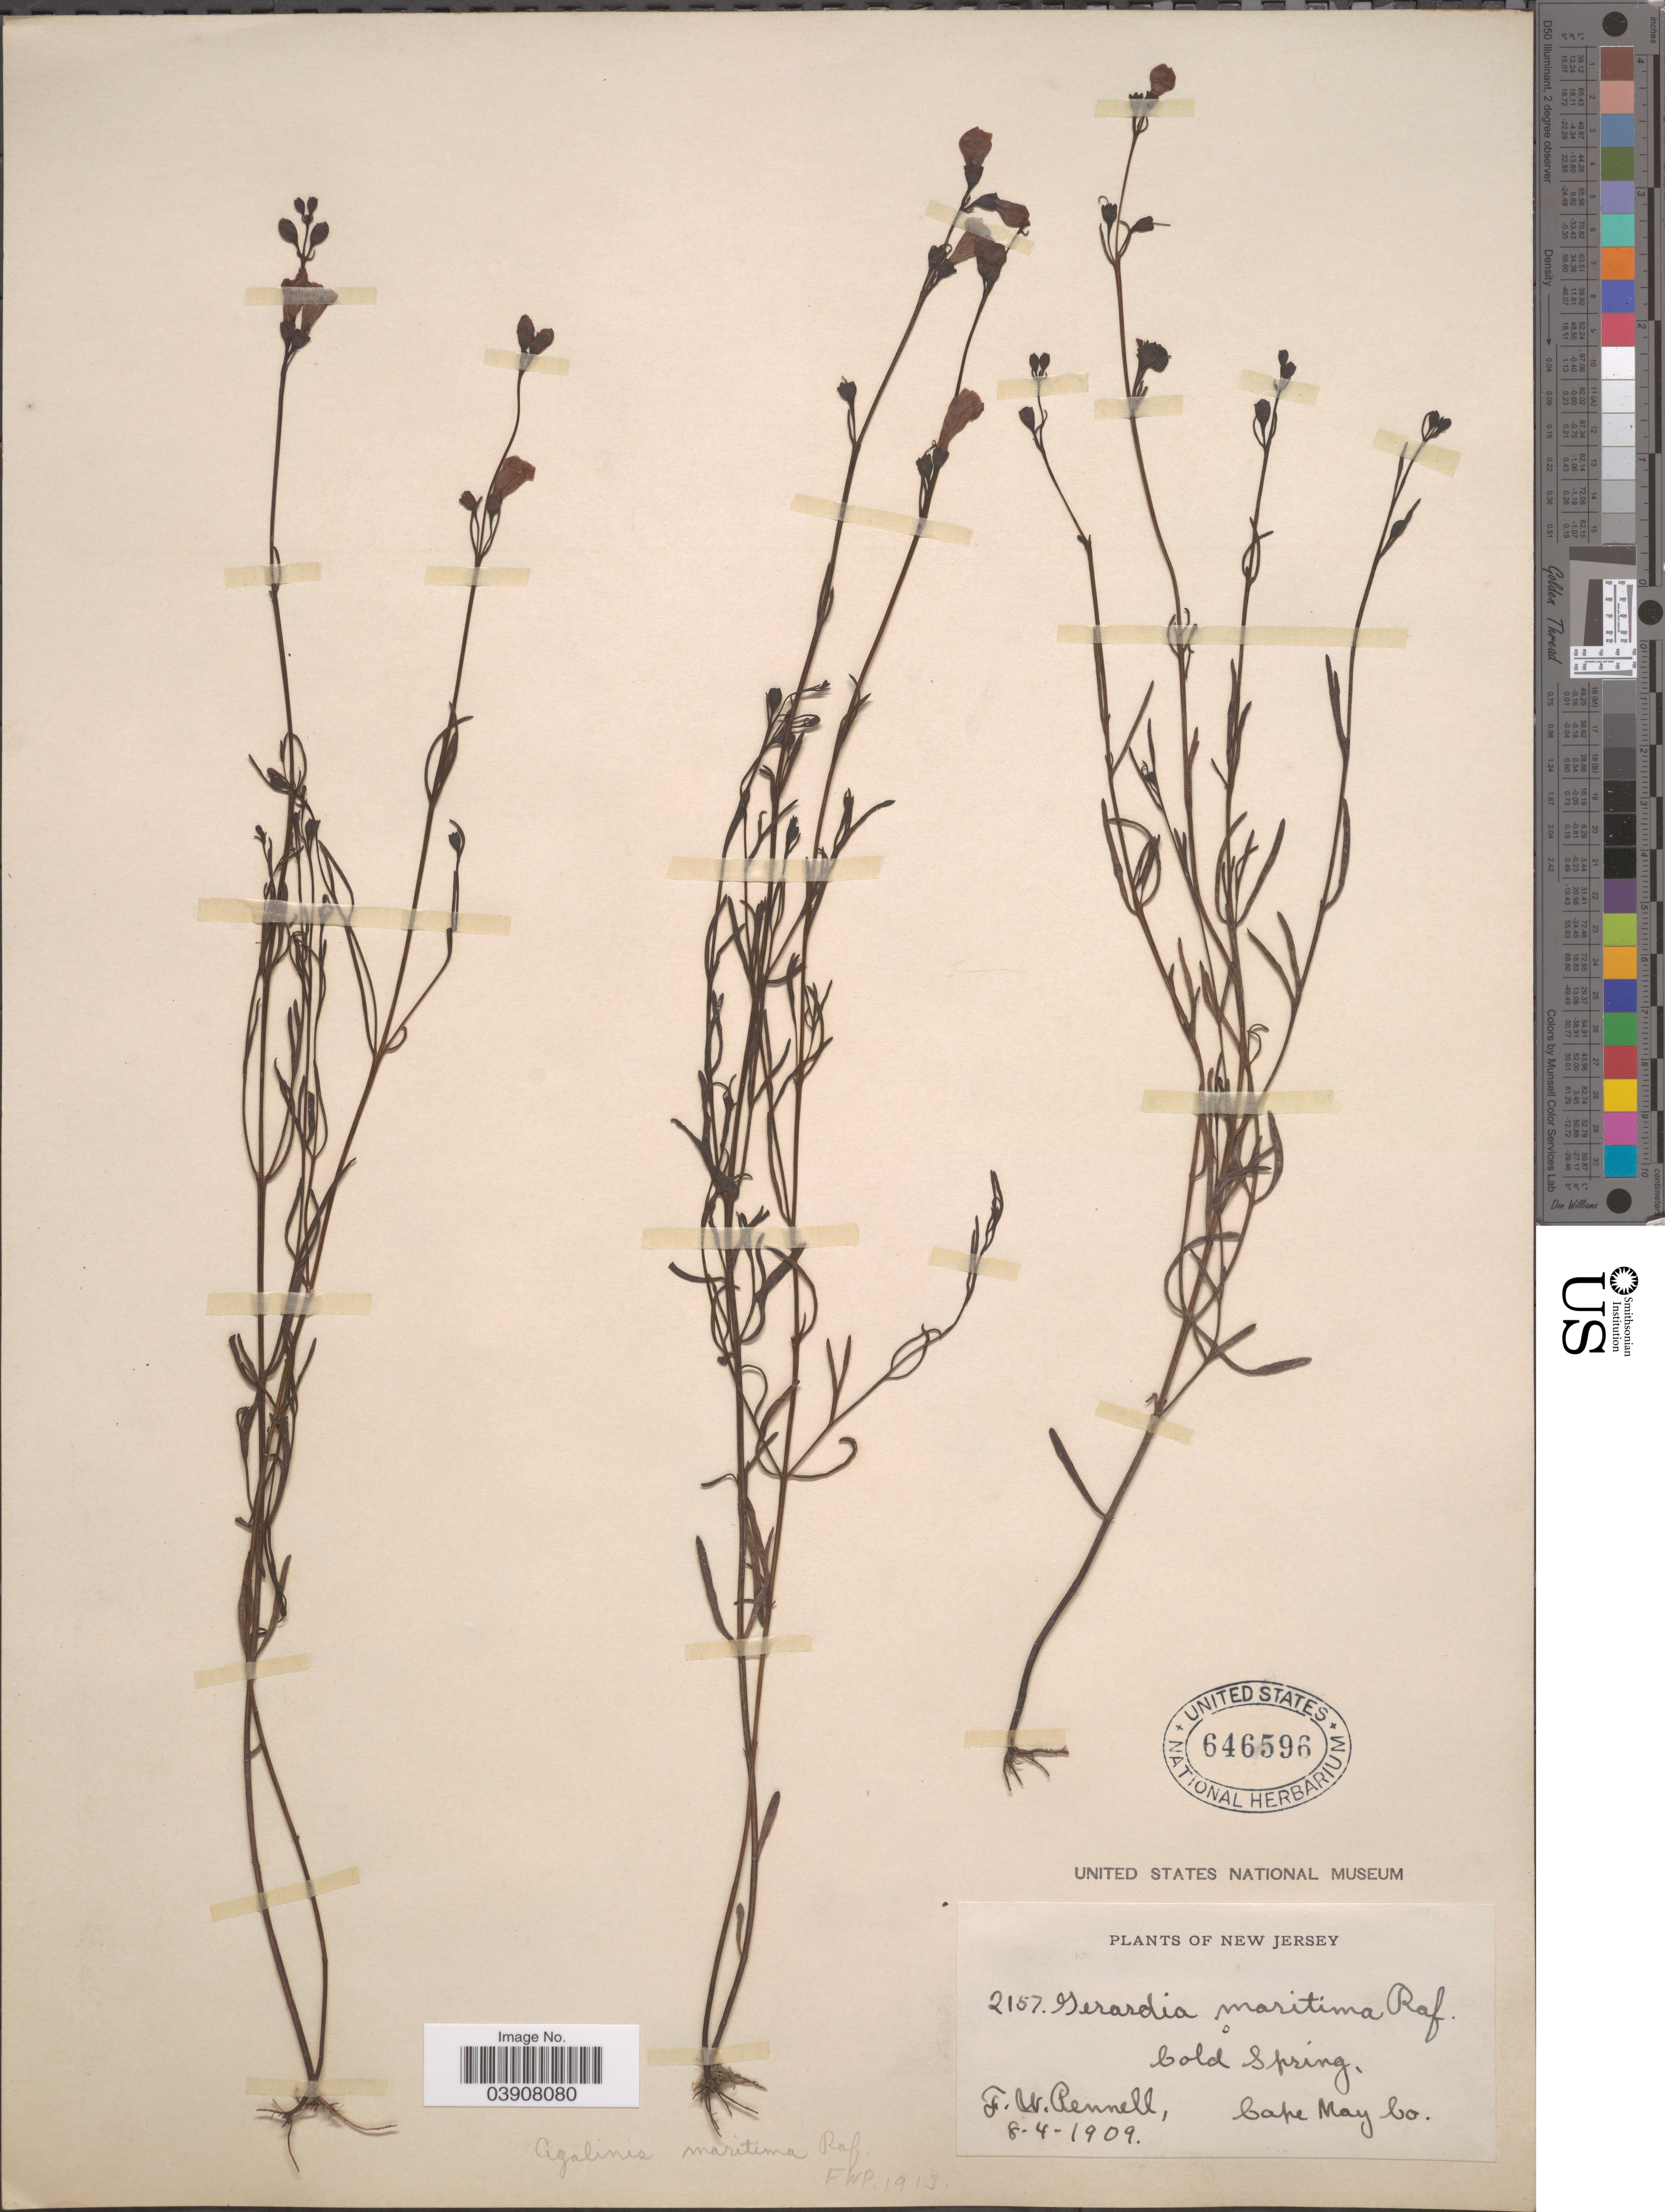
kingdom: Plantae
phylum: Tracheophyta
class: Magnoliopsida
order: Lamiales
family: Orobanchaceae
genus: Agalinis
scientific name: Agalinis maritima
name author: (Raf.) Raf.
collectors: F. W. Pennell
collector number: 2157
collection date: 1909-08-04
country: United States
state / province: New Jersey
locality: Cold Spring. Cape May Co.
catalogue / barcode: US 646596